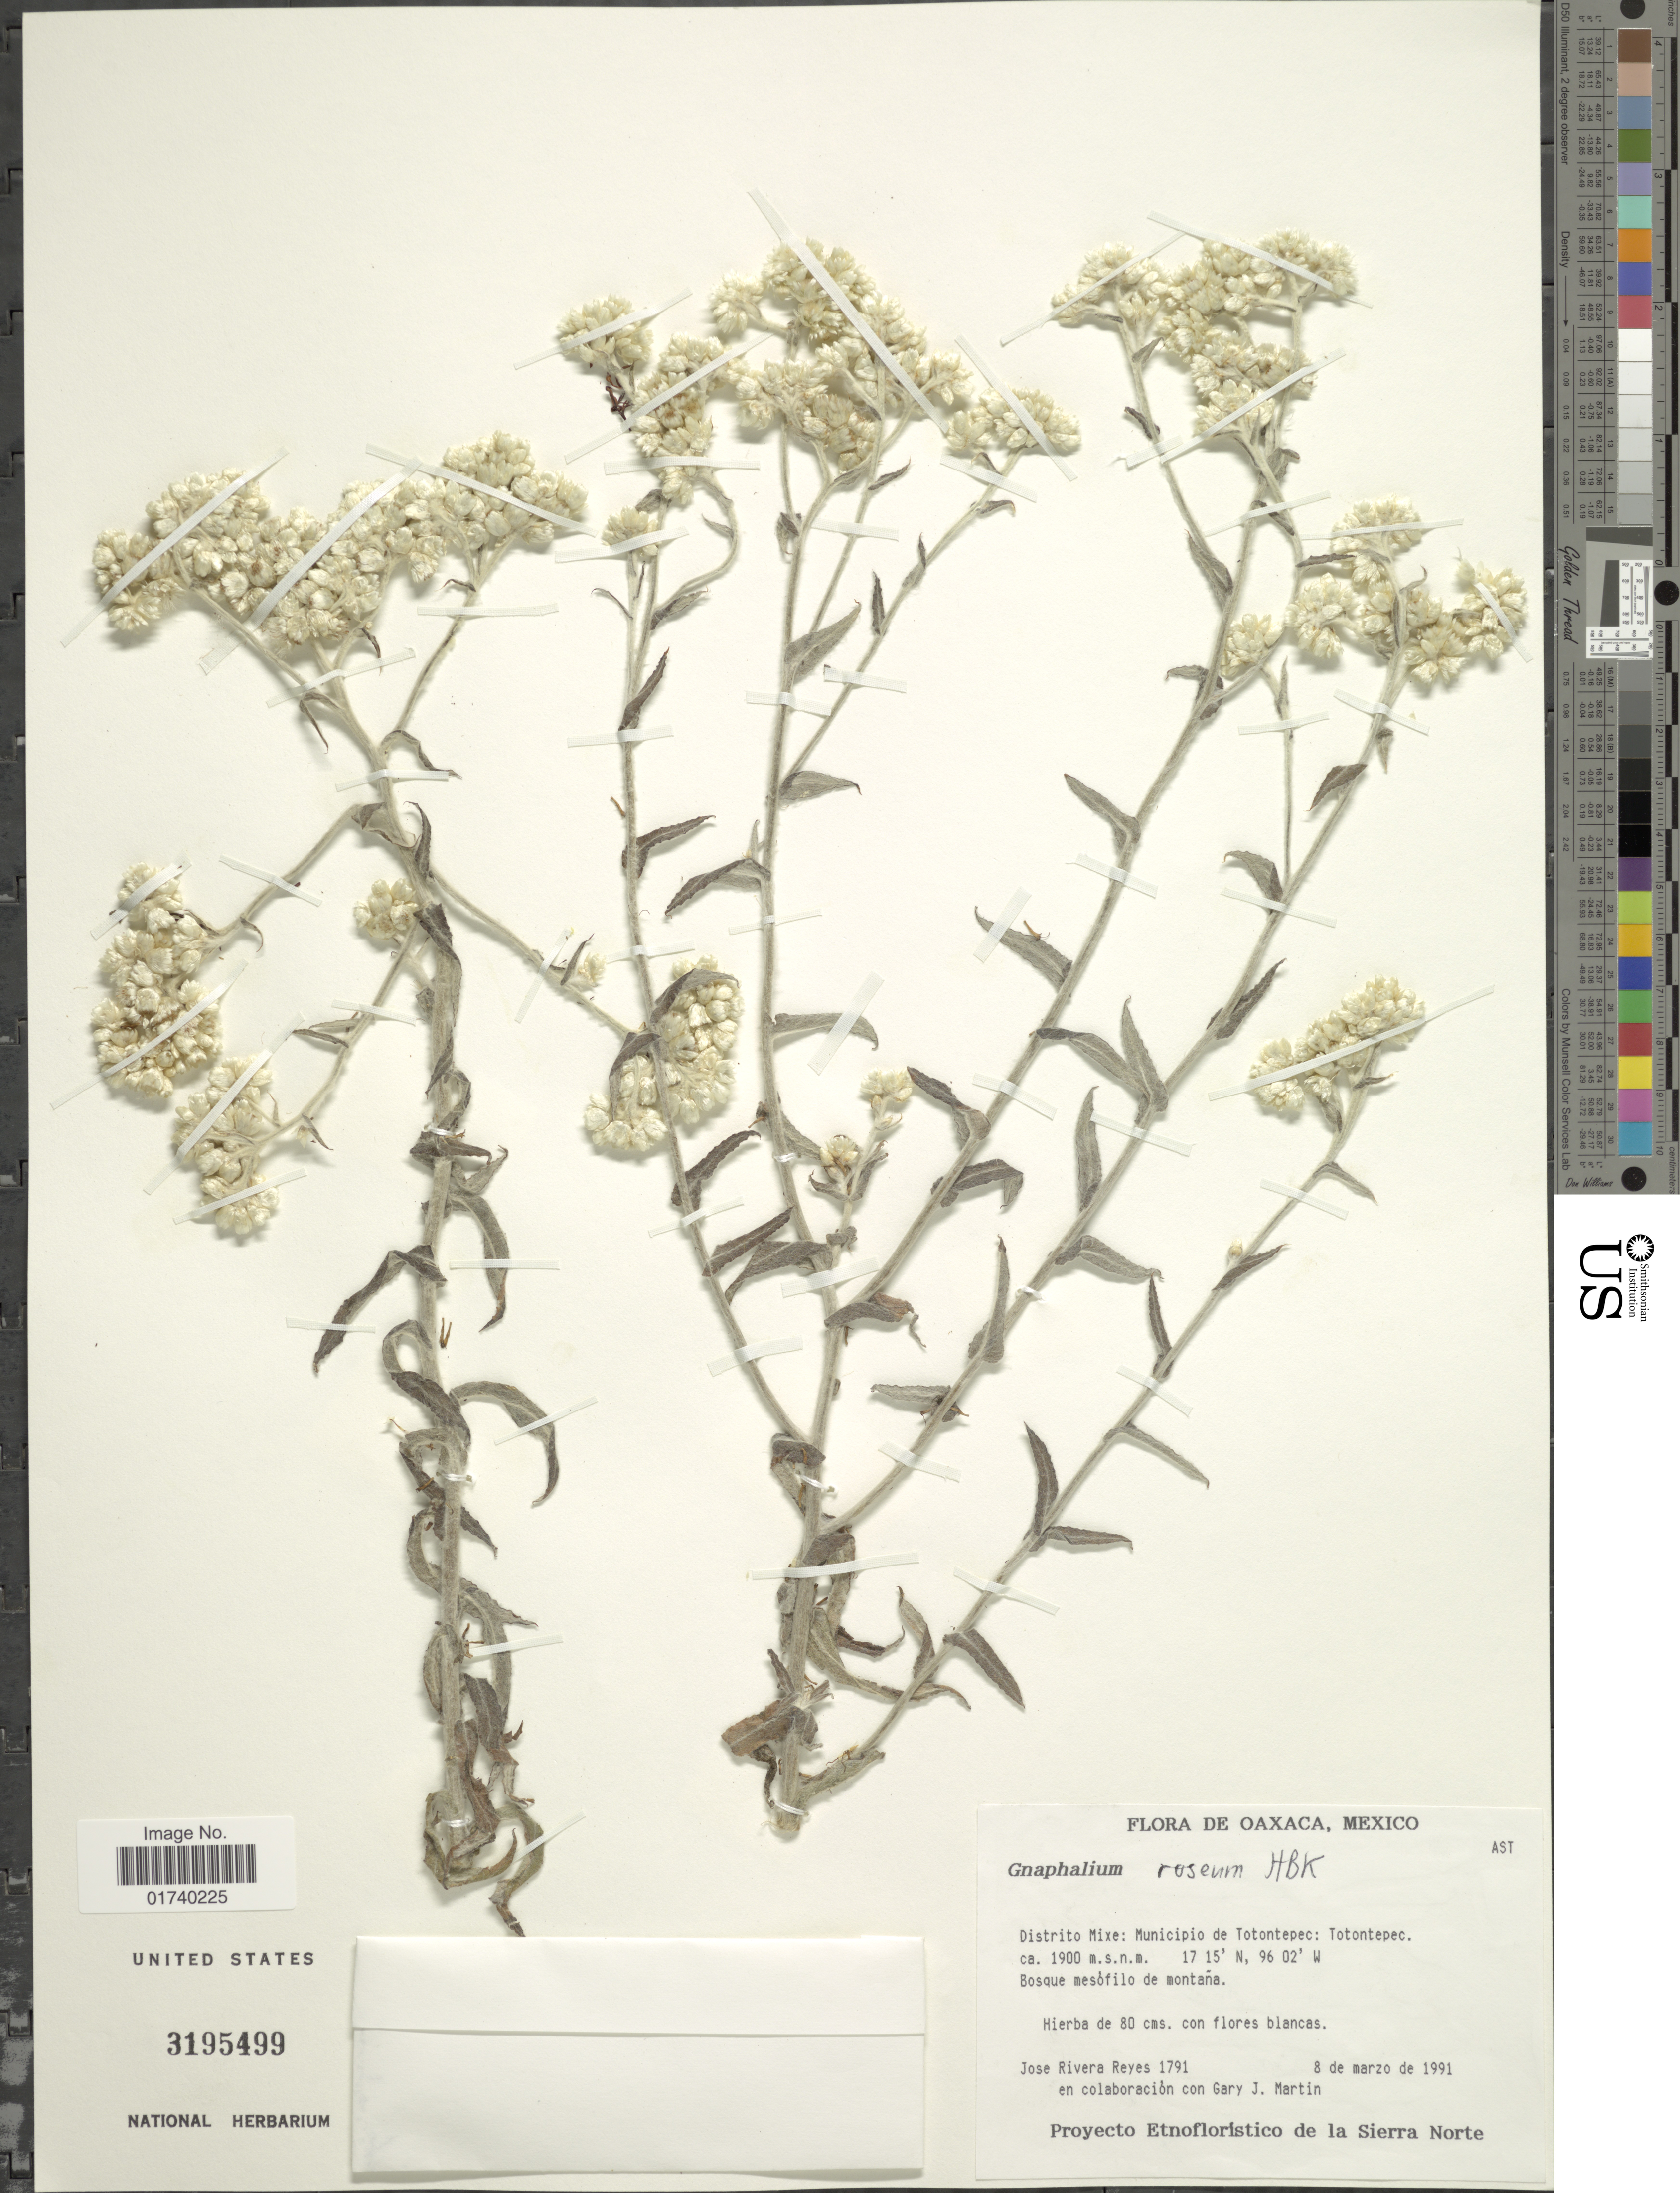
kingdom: Plantae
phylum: Tracheophyta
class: Magnoliopsida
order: Asterales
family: Asteraceae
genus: Pseudognaphalium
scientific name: Pseudognaphalium roseum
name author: (Kunth) Anderb.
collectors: J. Reyes & G. J. Martin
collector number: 1791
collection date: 1991-03-08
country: Mexico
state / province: Oaxaca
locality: Distrito Mixe, Municipio de Totontepec: Totontepec.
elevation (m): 1900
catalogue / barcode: US 3195499